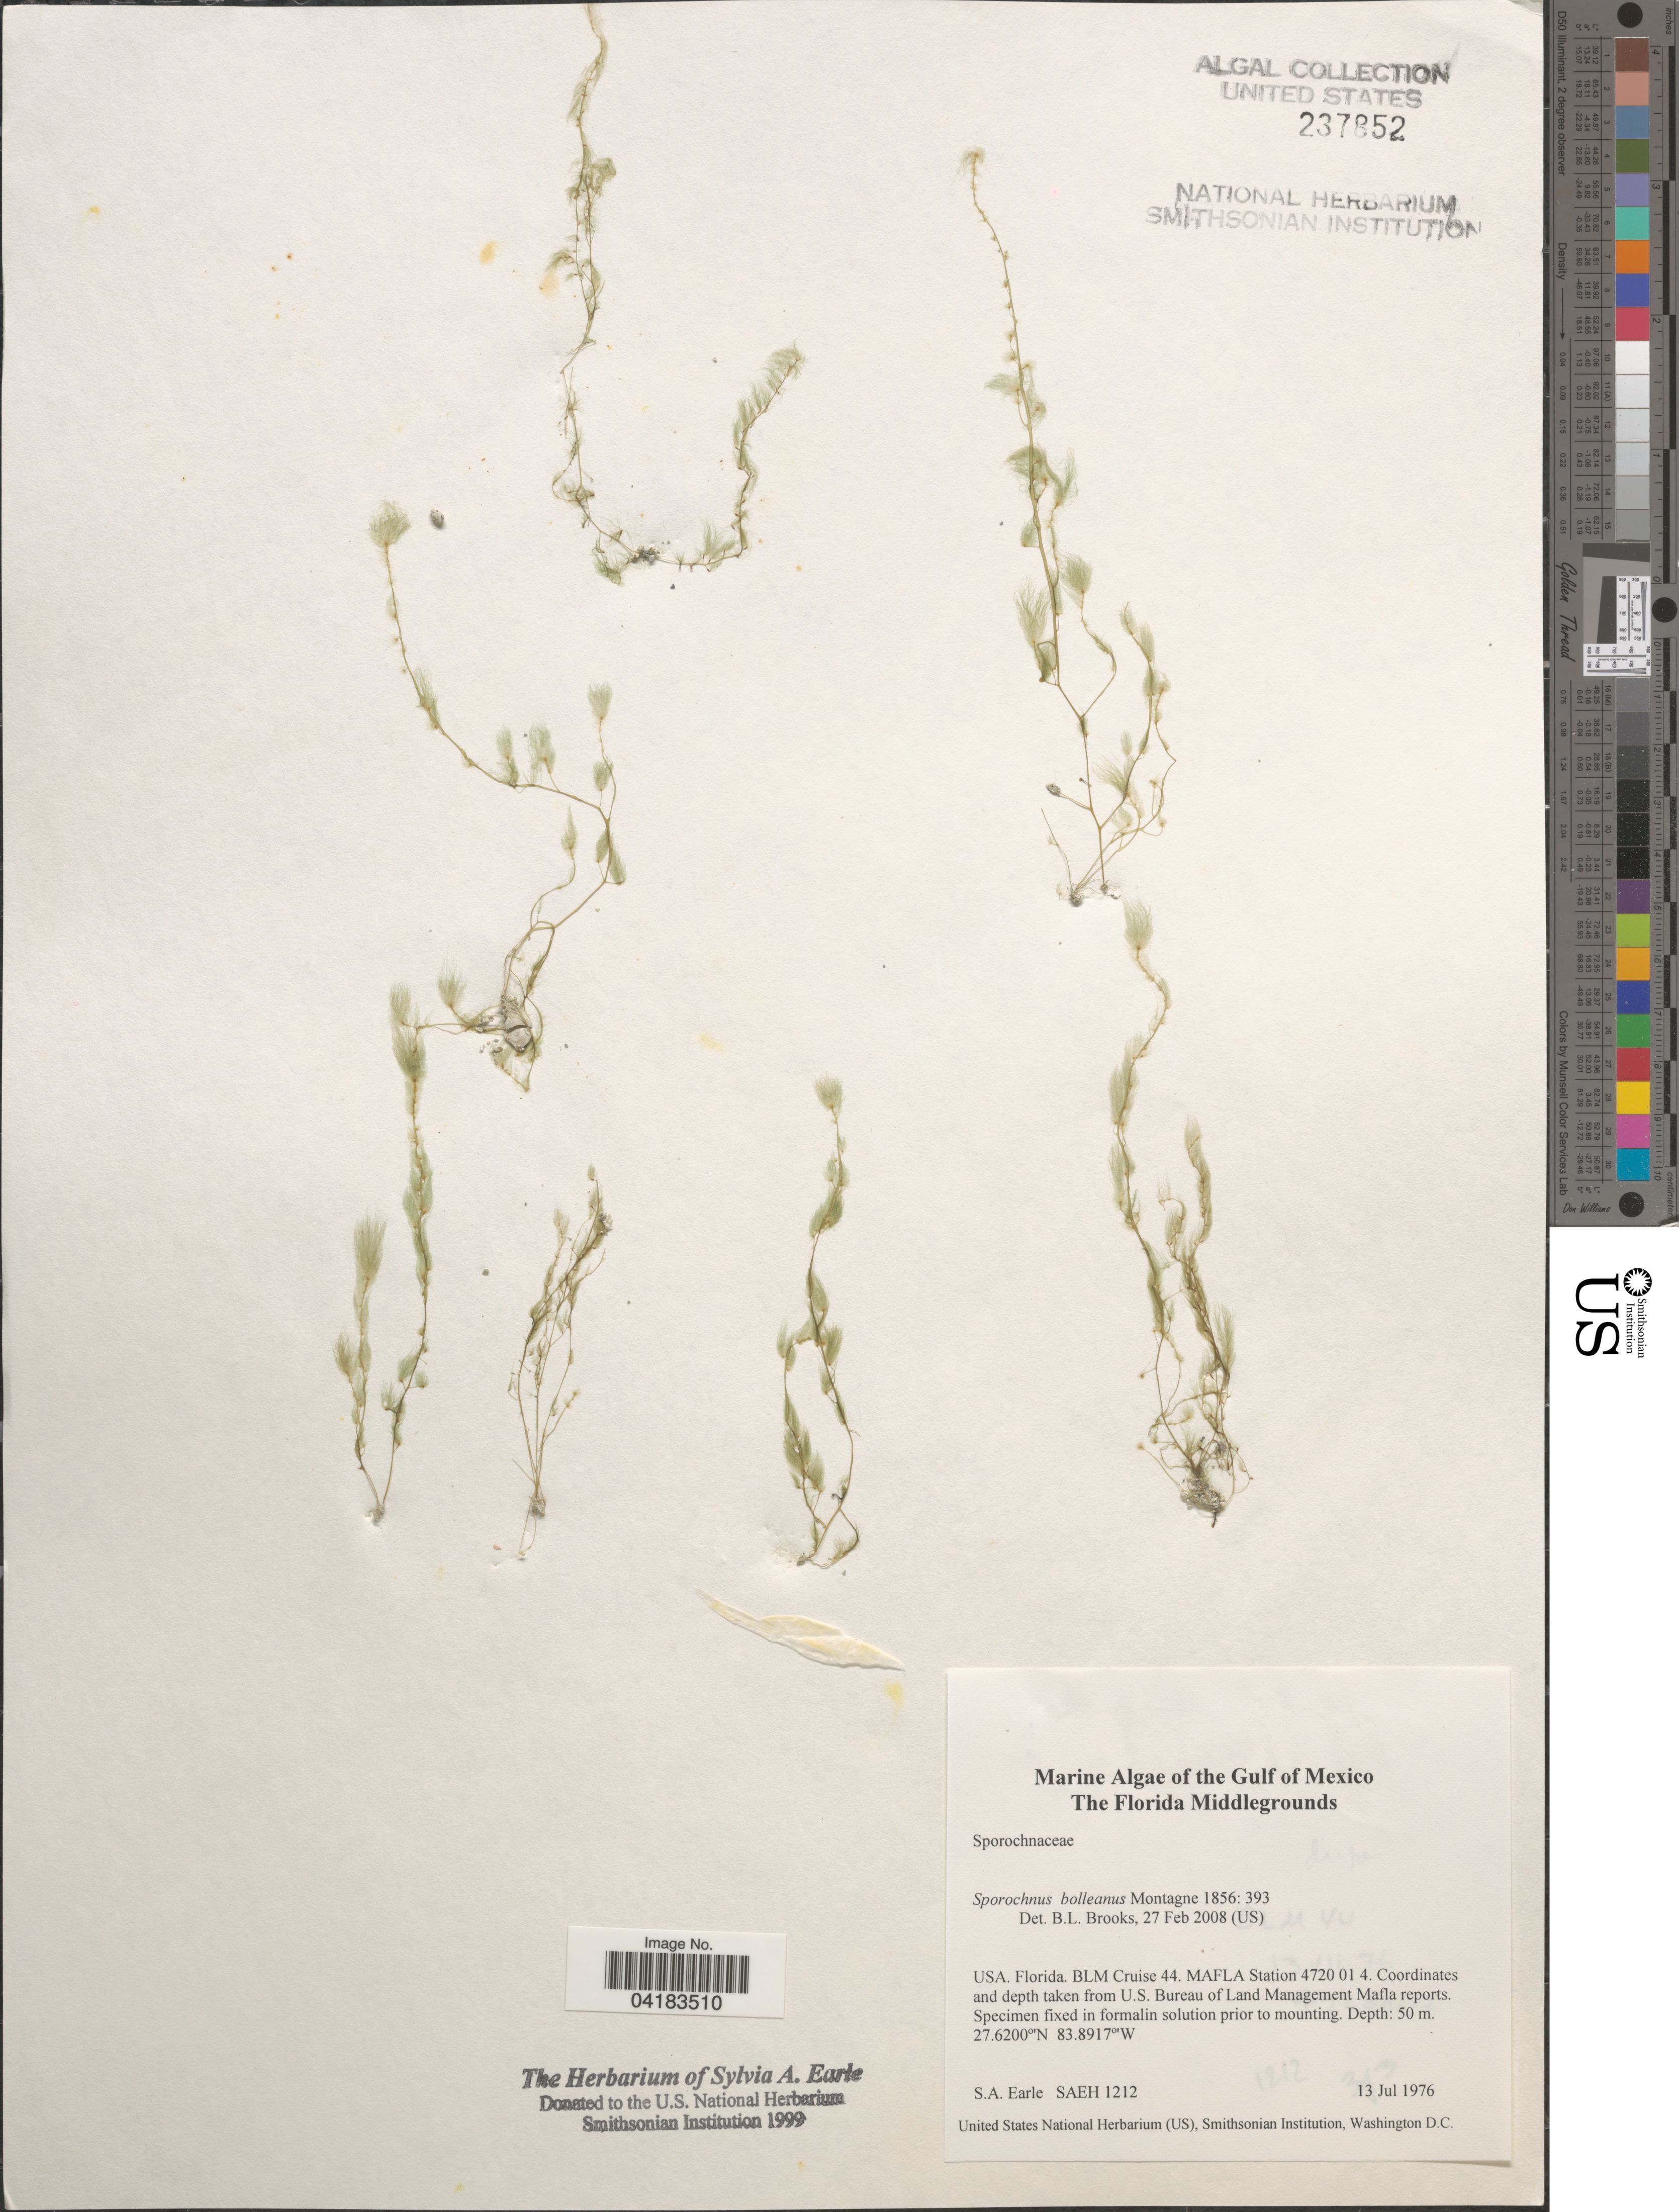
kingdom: Chromista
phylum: Ochrophyta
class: Phaeophyceae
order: Sporochnales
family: Sporochnaceae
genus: Sporochnus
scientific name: Sporochnus bolleanus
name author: Mont.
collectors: S. A. Earle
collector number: SAEH1212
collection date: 1976-07-13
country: United States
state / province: Florida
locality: The Gulf of Mexico. The Florida Middlegrounds. BLM Cruise 44. MAFLA Station 4720 01 4.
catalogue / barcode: US 237852